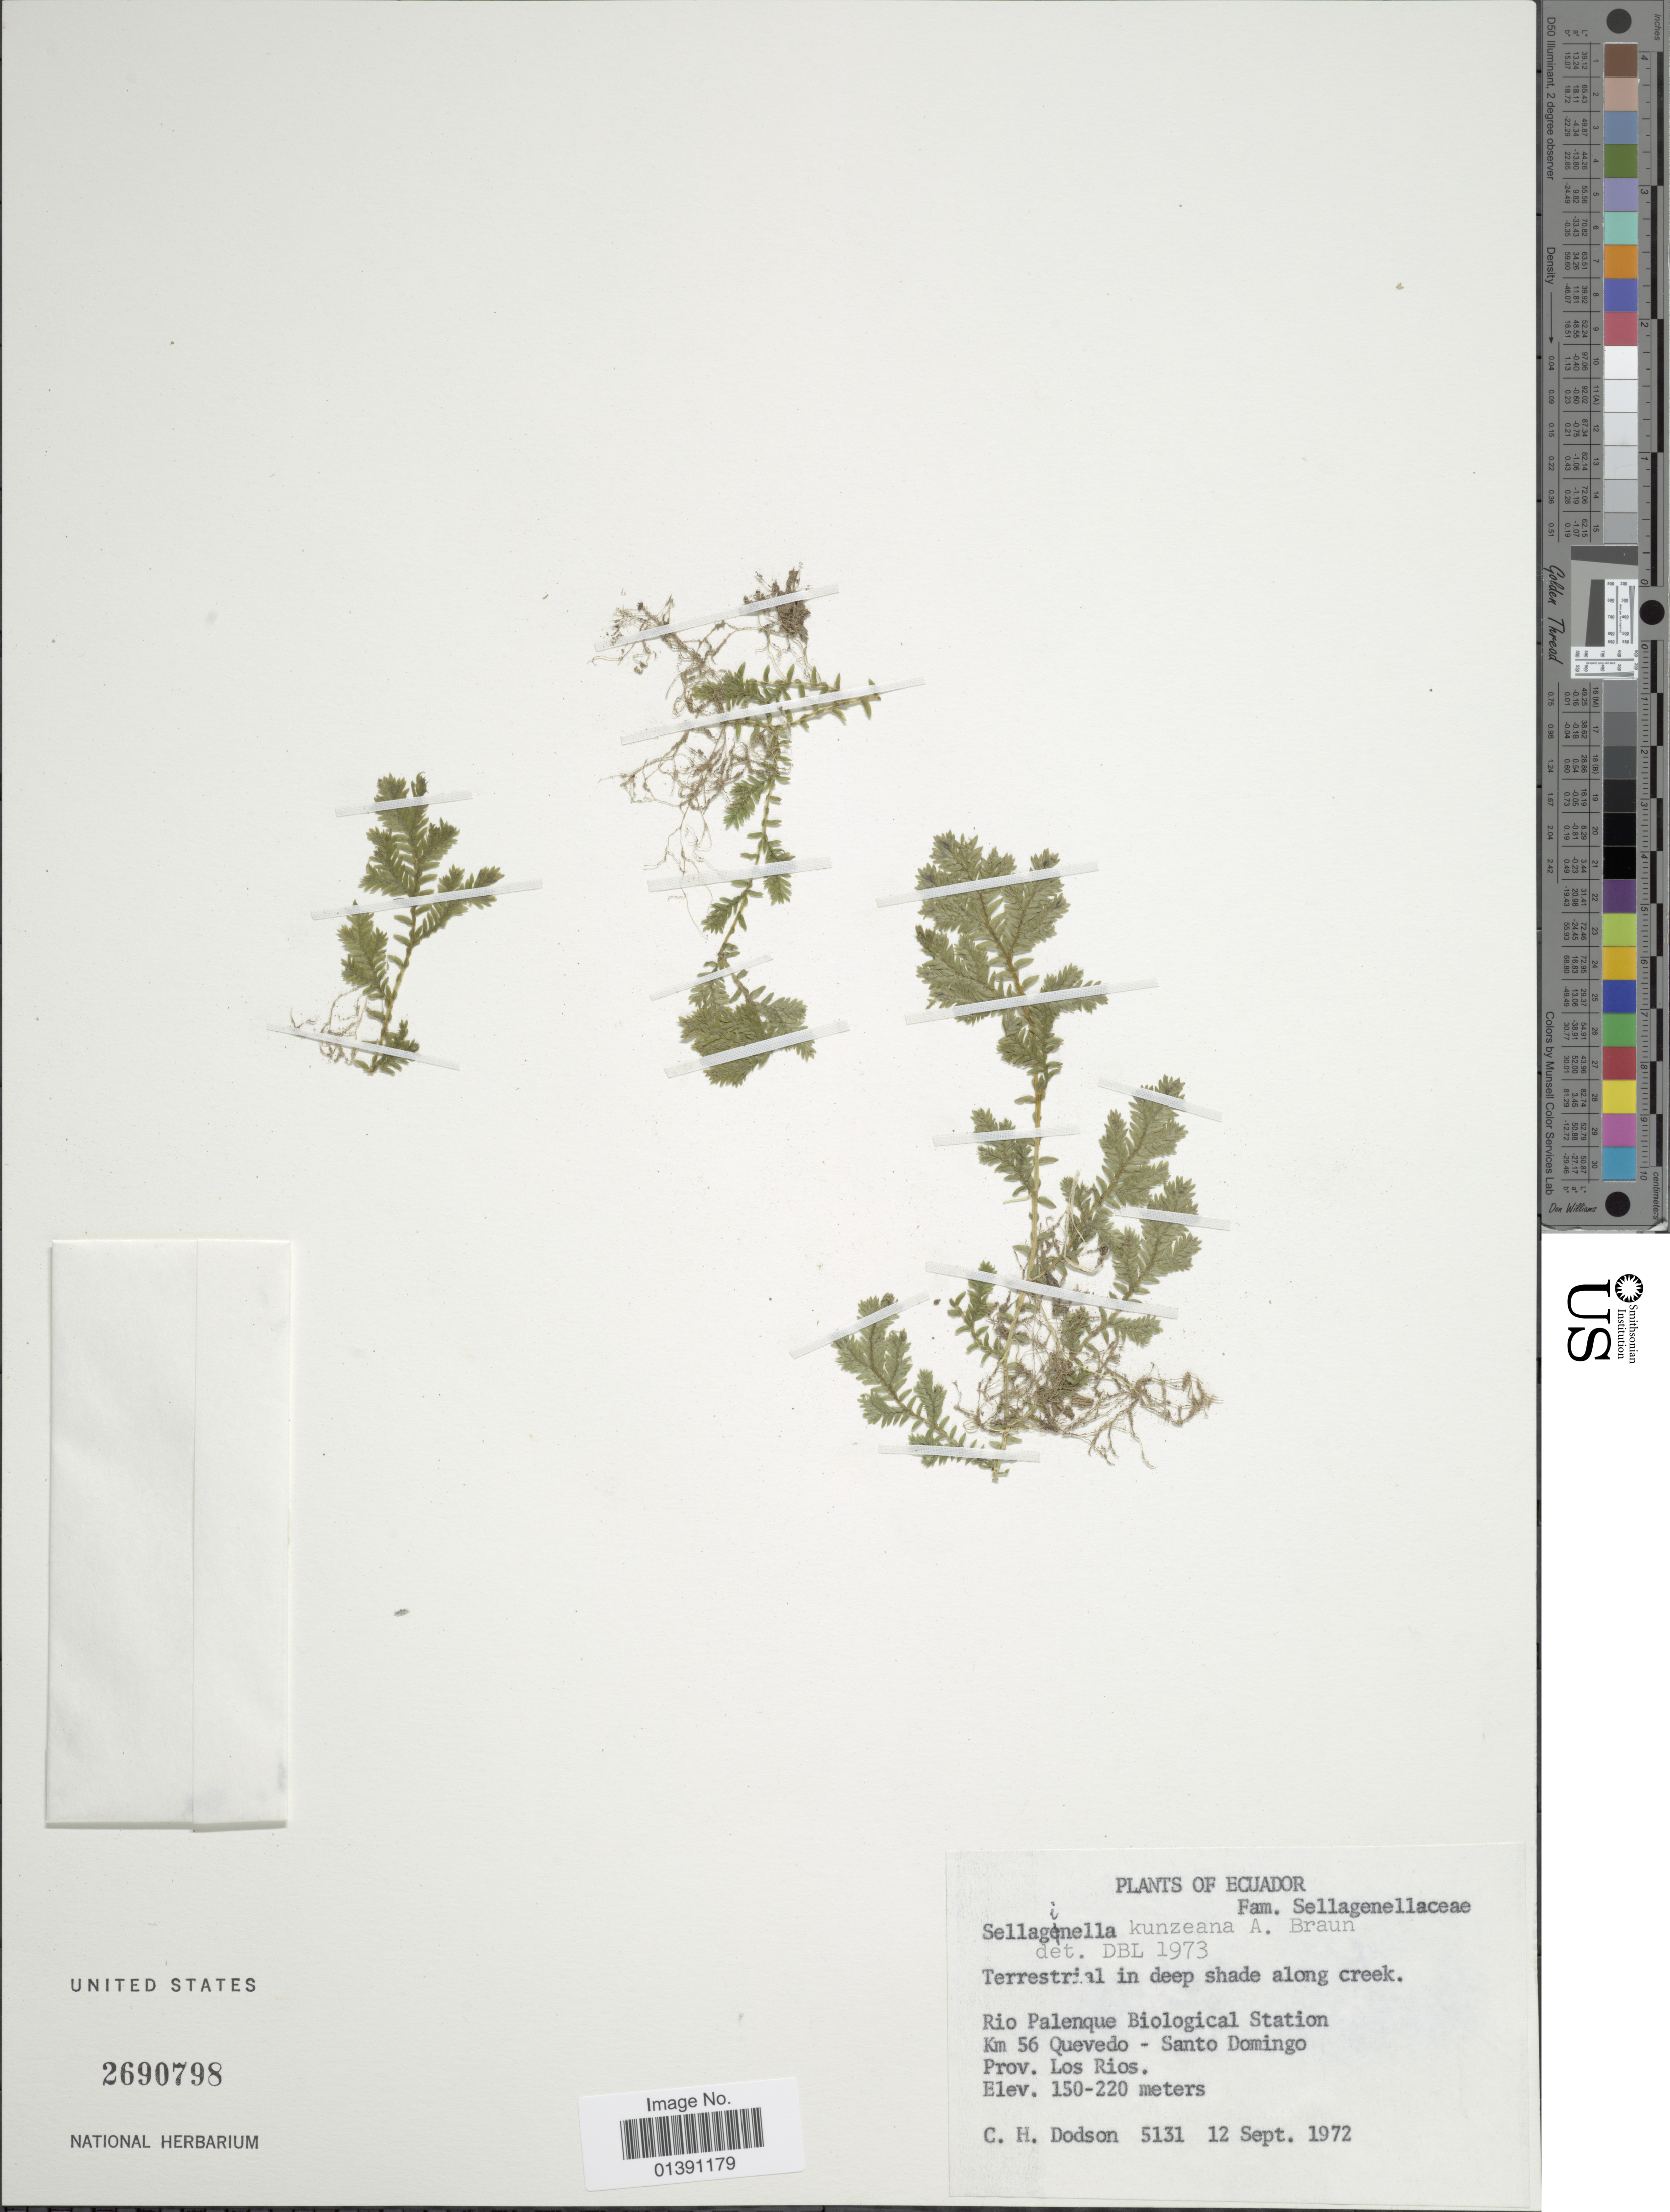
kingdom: Plantae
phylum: Tracheophyta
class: Lycopodiopsida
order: Selaginellales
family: Selaginellaceae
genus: Selaginella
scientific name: Selaginella kunzeana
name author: A. Br.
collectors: C. H. Dodson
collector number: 5131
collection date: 1972-09-12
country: Ecuador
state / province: Los Ríos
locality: Rio Palenque Biologica Station Km 56 Quevedo -Santo Domingo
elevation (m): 150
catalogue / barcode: US 2690789